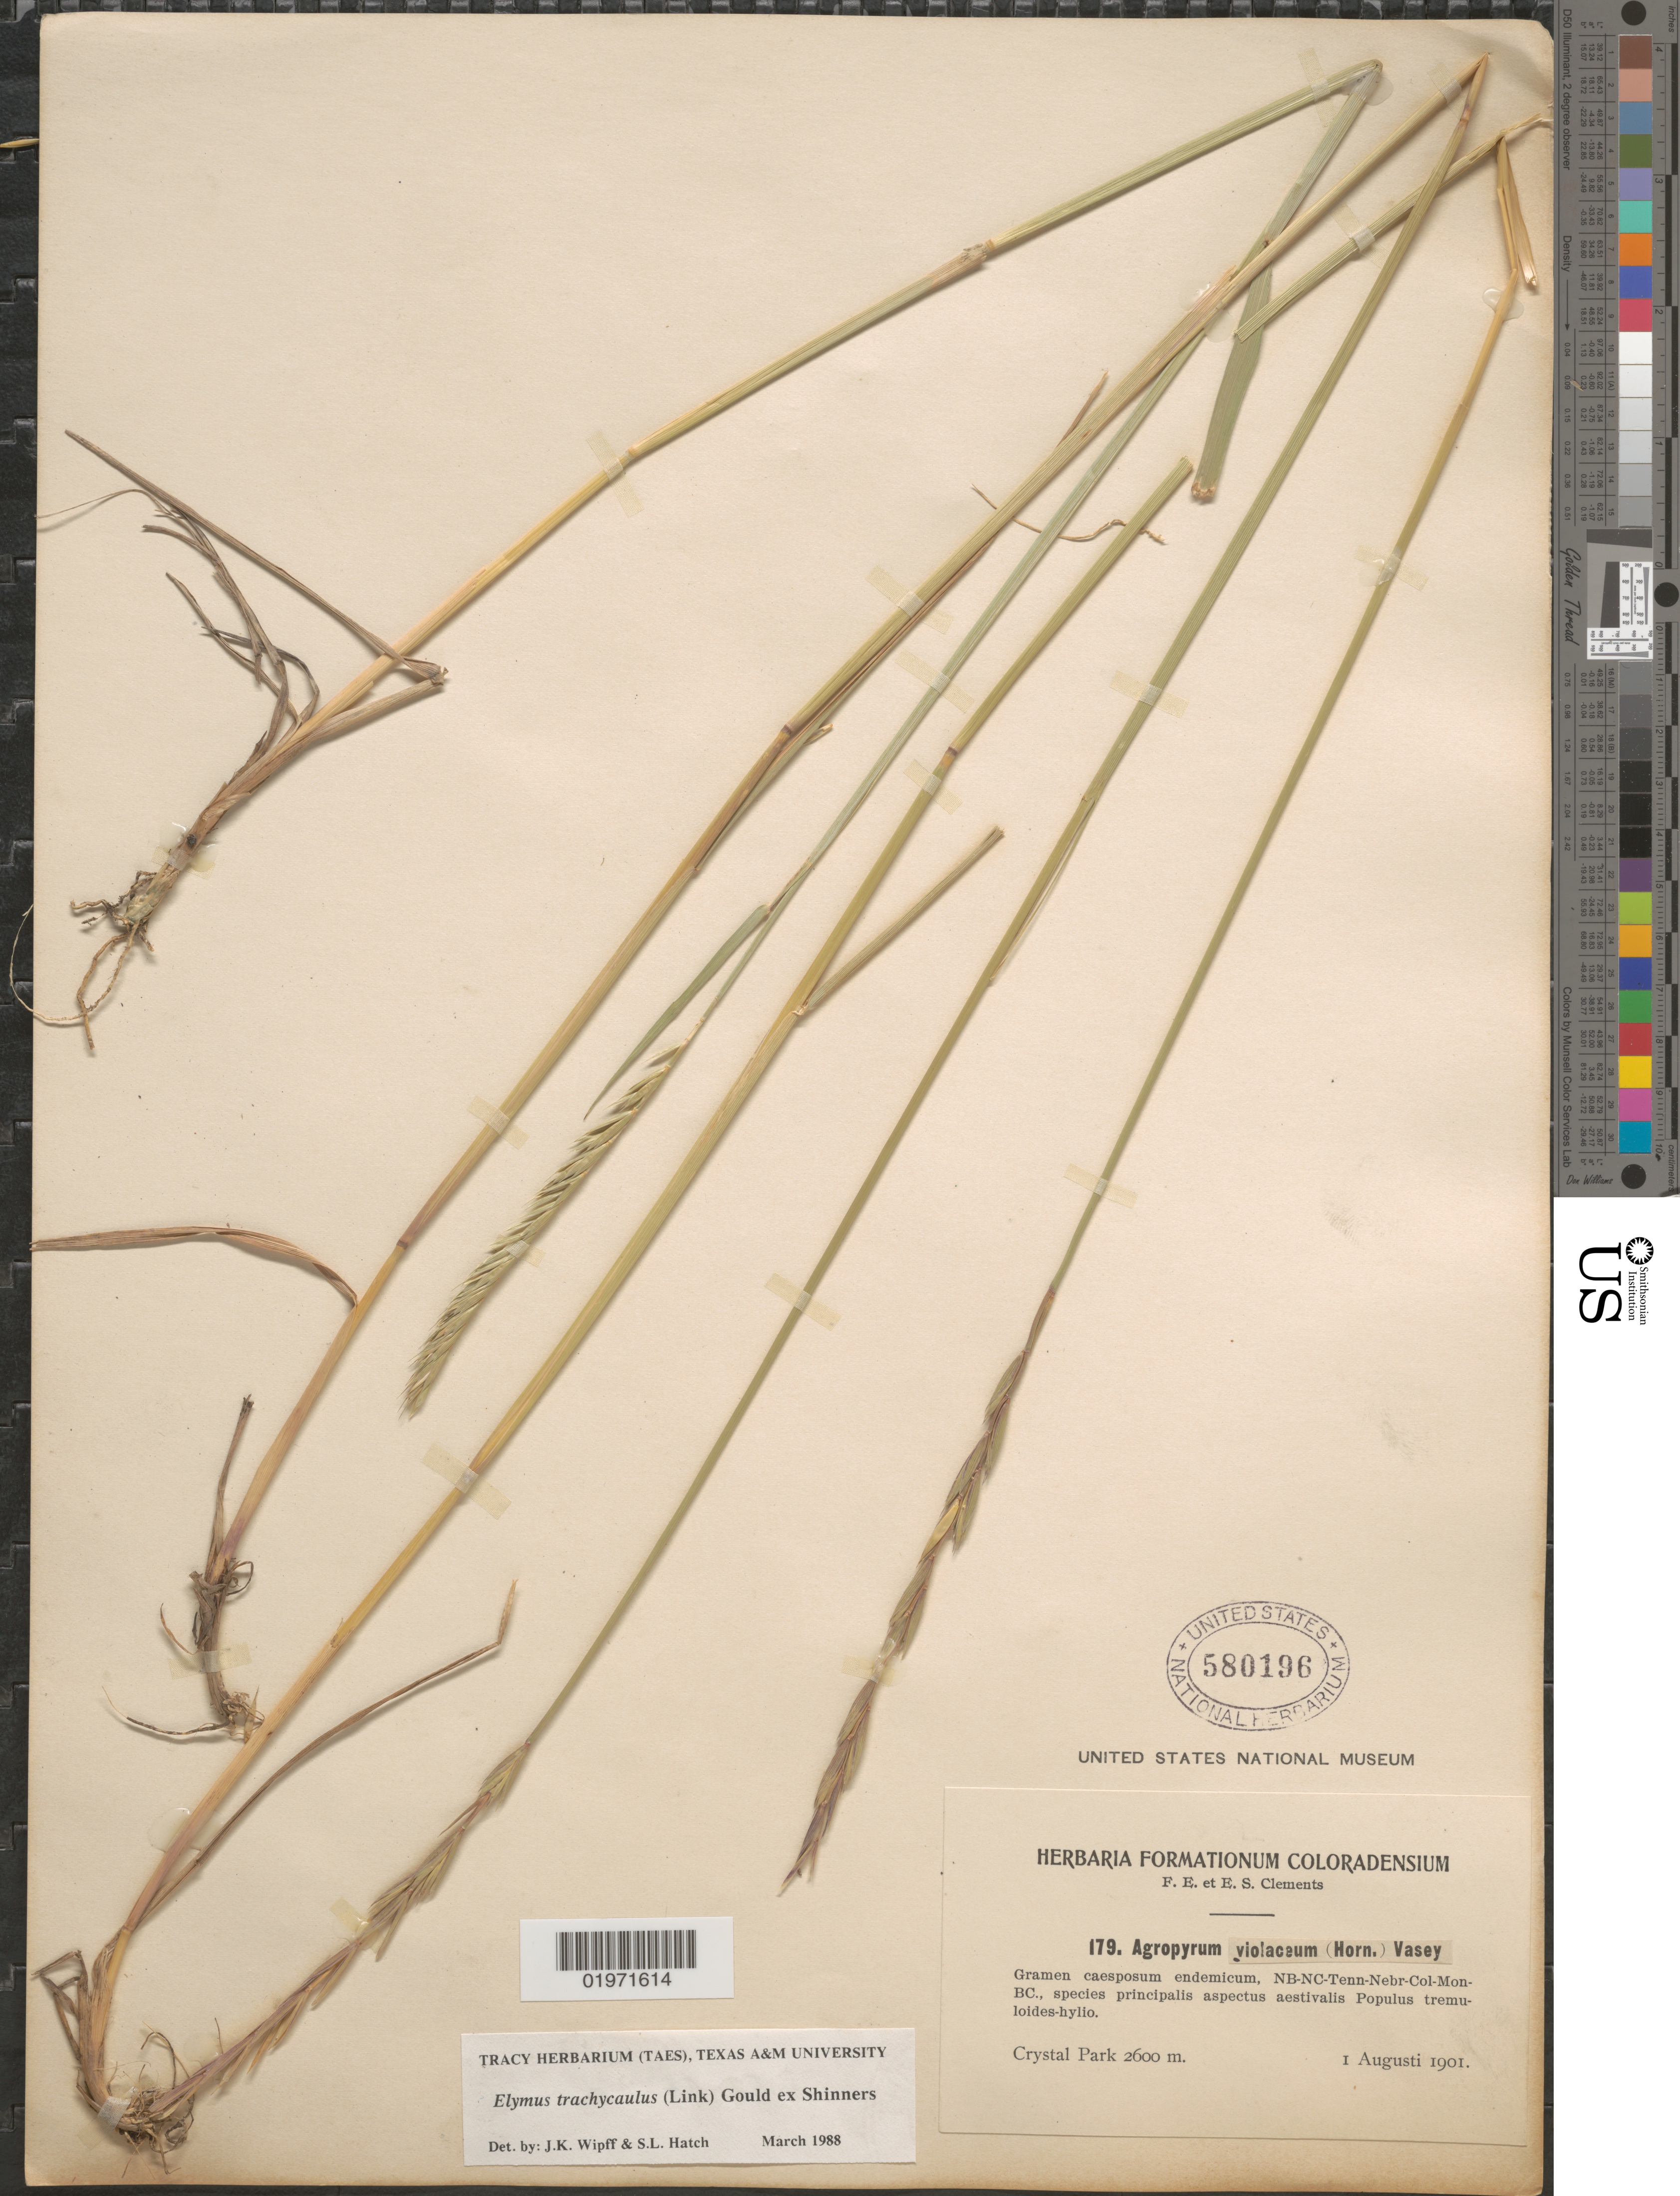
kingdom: Plantae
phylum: Tracheophyta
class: Liliopsida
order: Poales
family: Poaceae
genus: Elymus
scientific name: Elymus trachycaulus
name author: (Link) Gould ex Shinners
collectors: F. E. Clements & E. S. Clements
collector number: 179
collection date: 1901-08-01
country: United States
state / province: Colorado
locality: Coloradensium. Crystal Park.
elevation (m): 2600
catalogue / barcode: US 580196